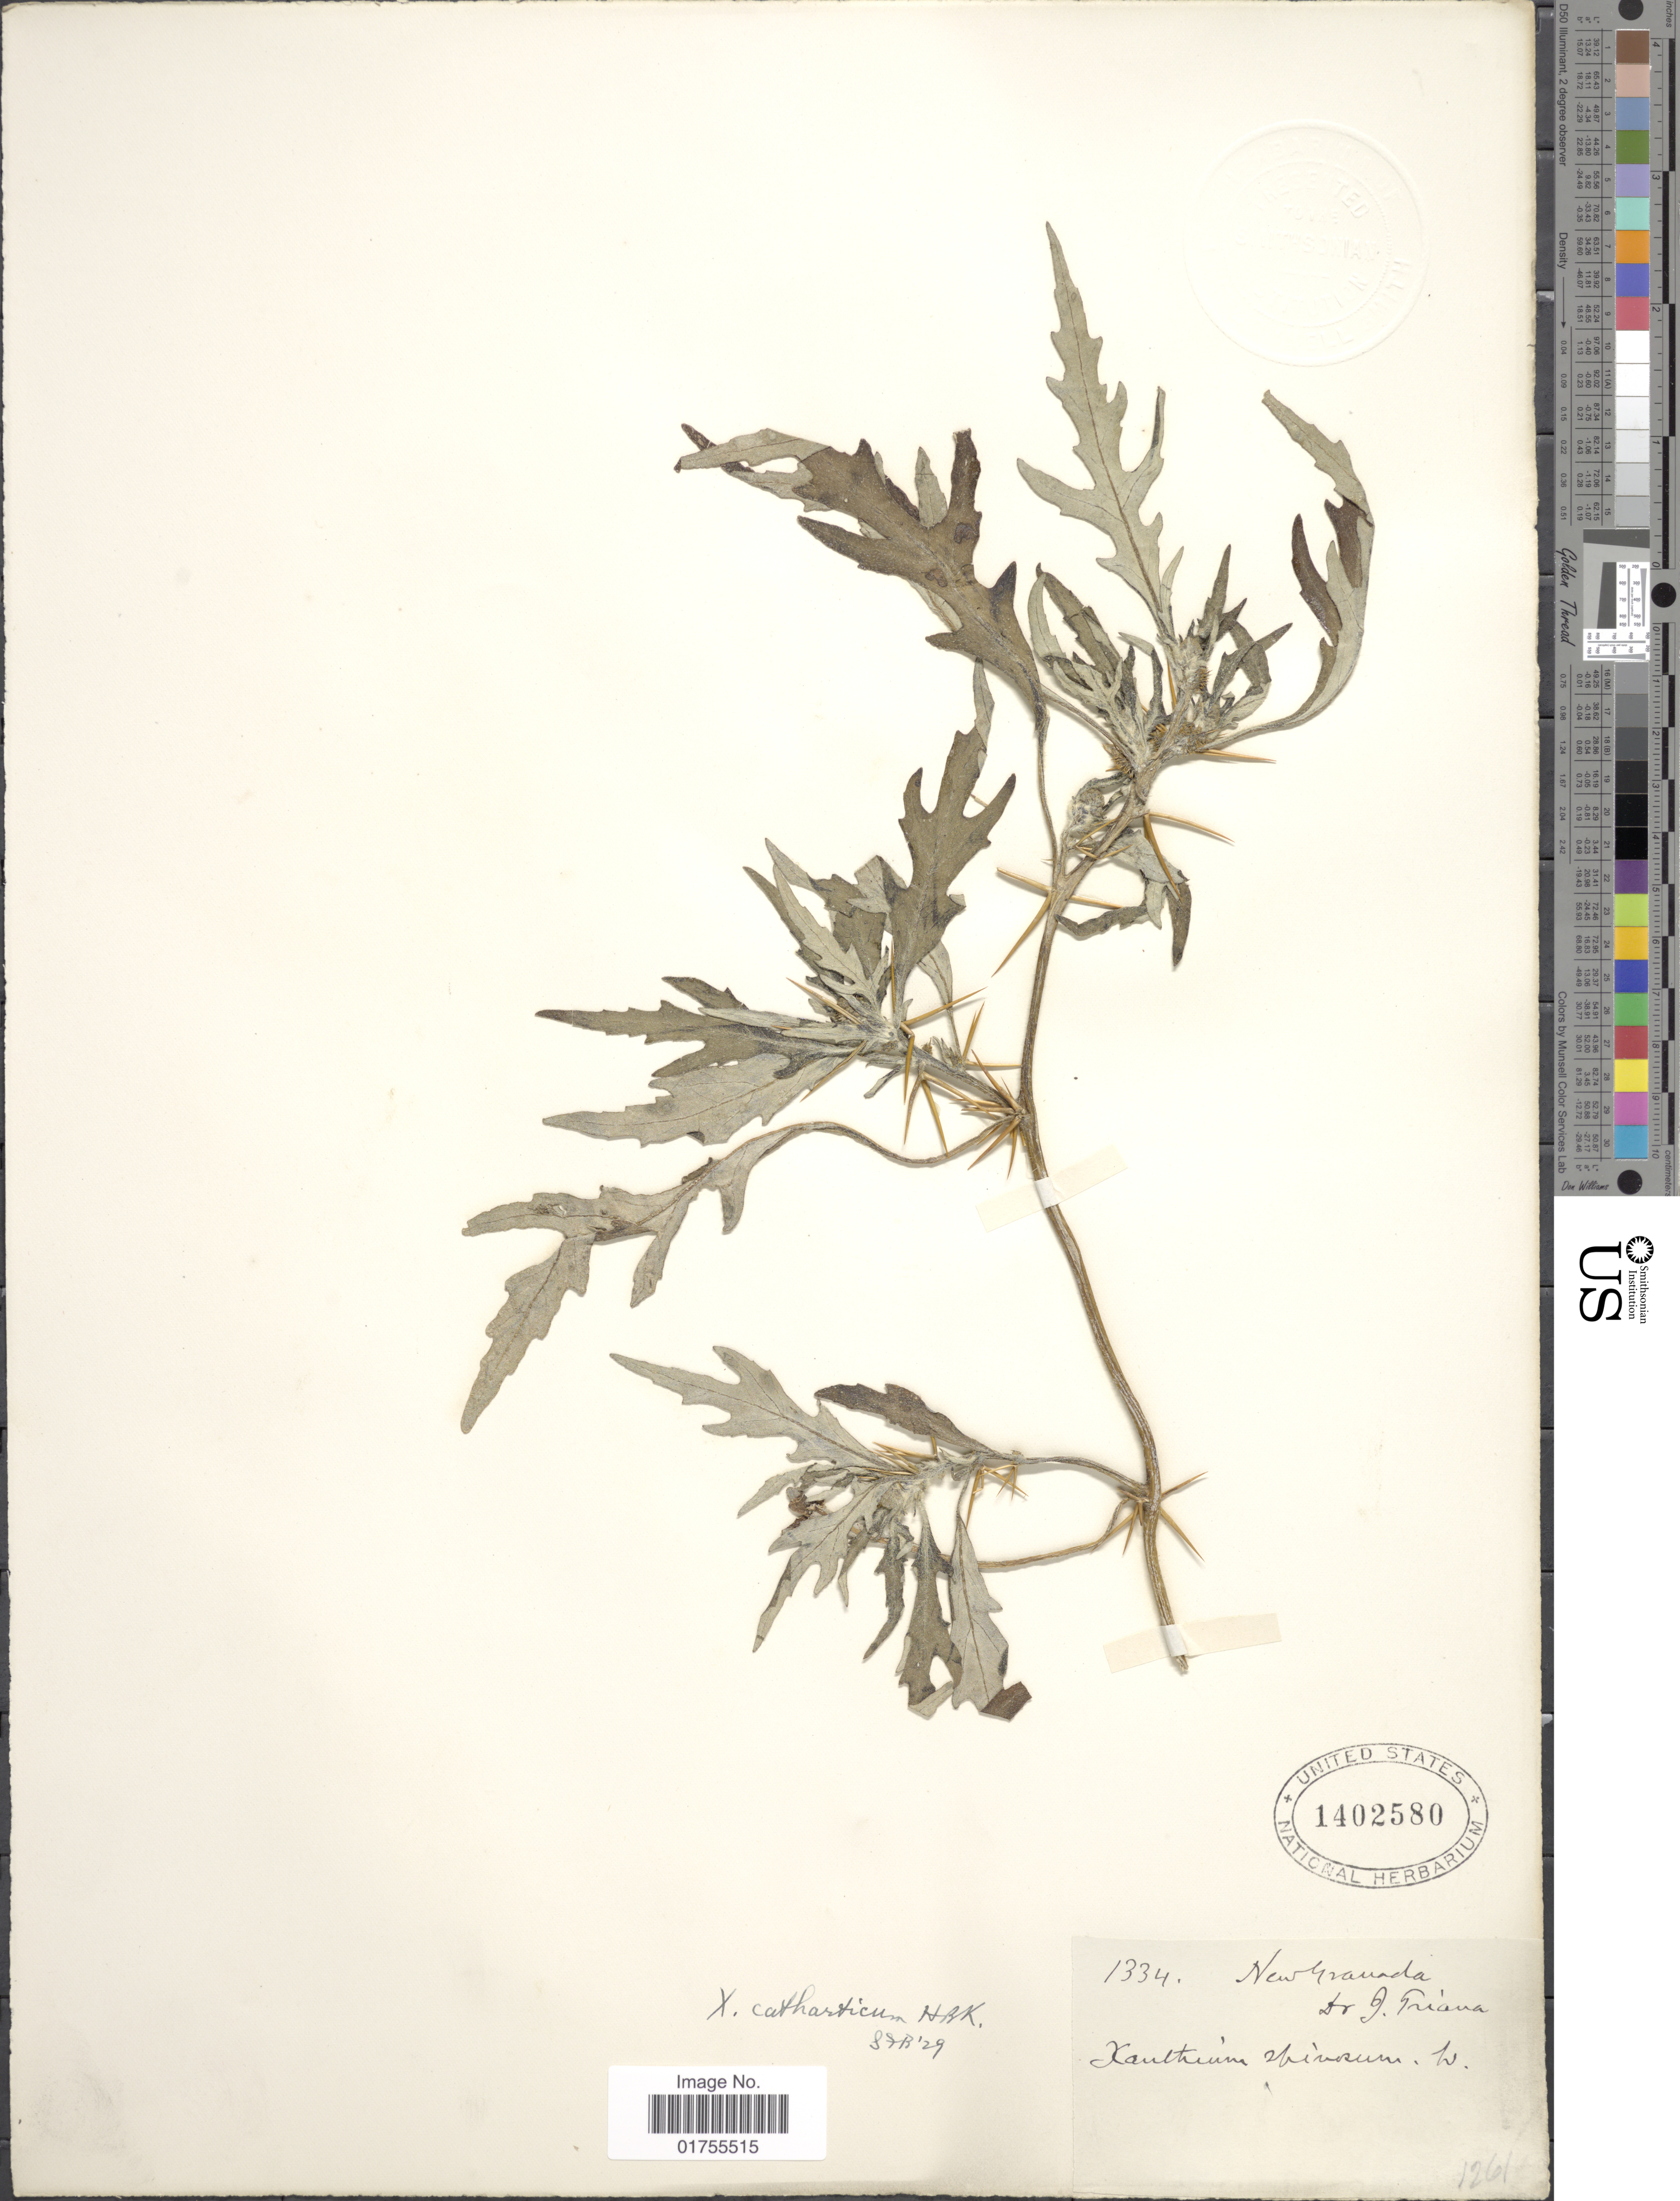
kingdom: Plantae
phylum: Tracheophyta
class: Magnoliopsida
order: Asterales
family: Asteraceae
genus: Xanthium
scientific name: Xanthium catharticum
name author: Kunth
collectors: J. J. Triana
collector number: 1334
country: Colombia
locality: New Grenada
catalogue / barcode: US 1402580